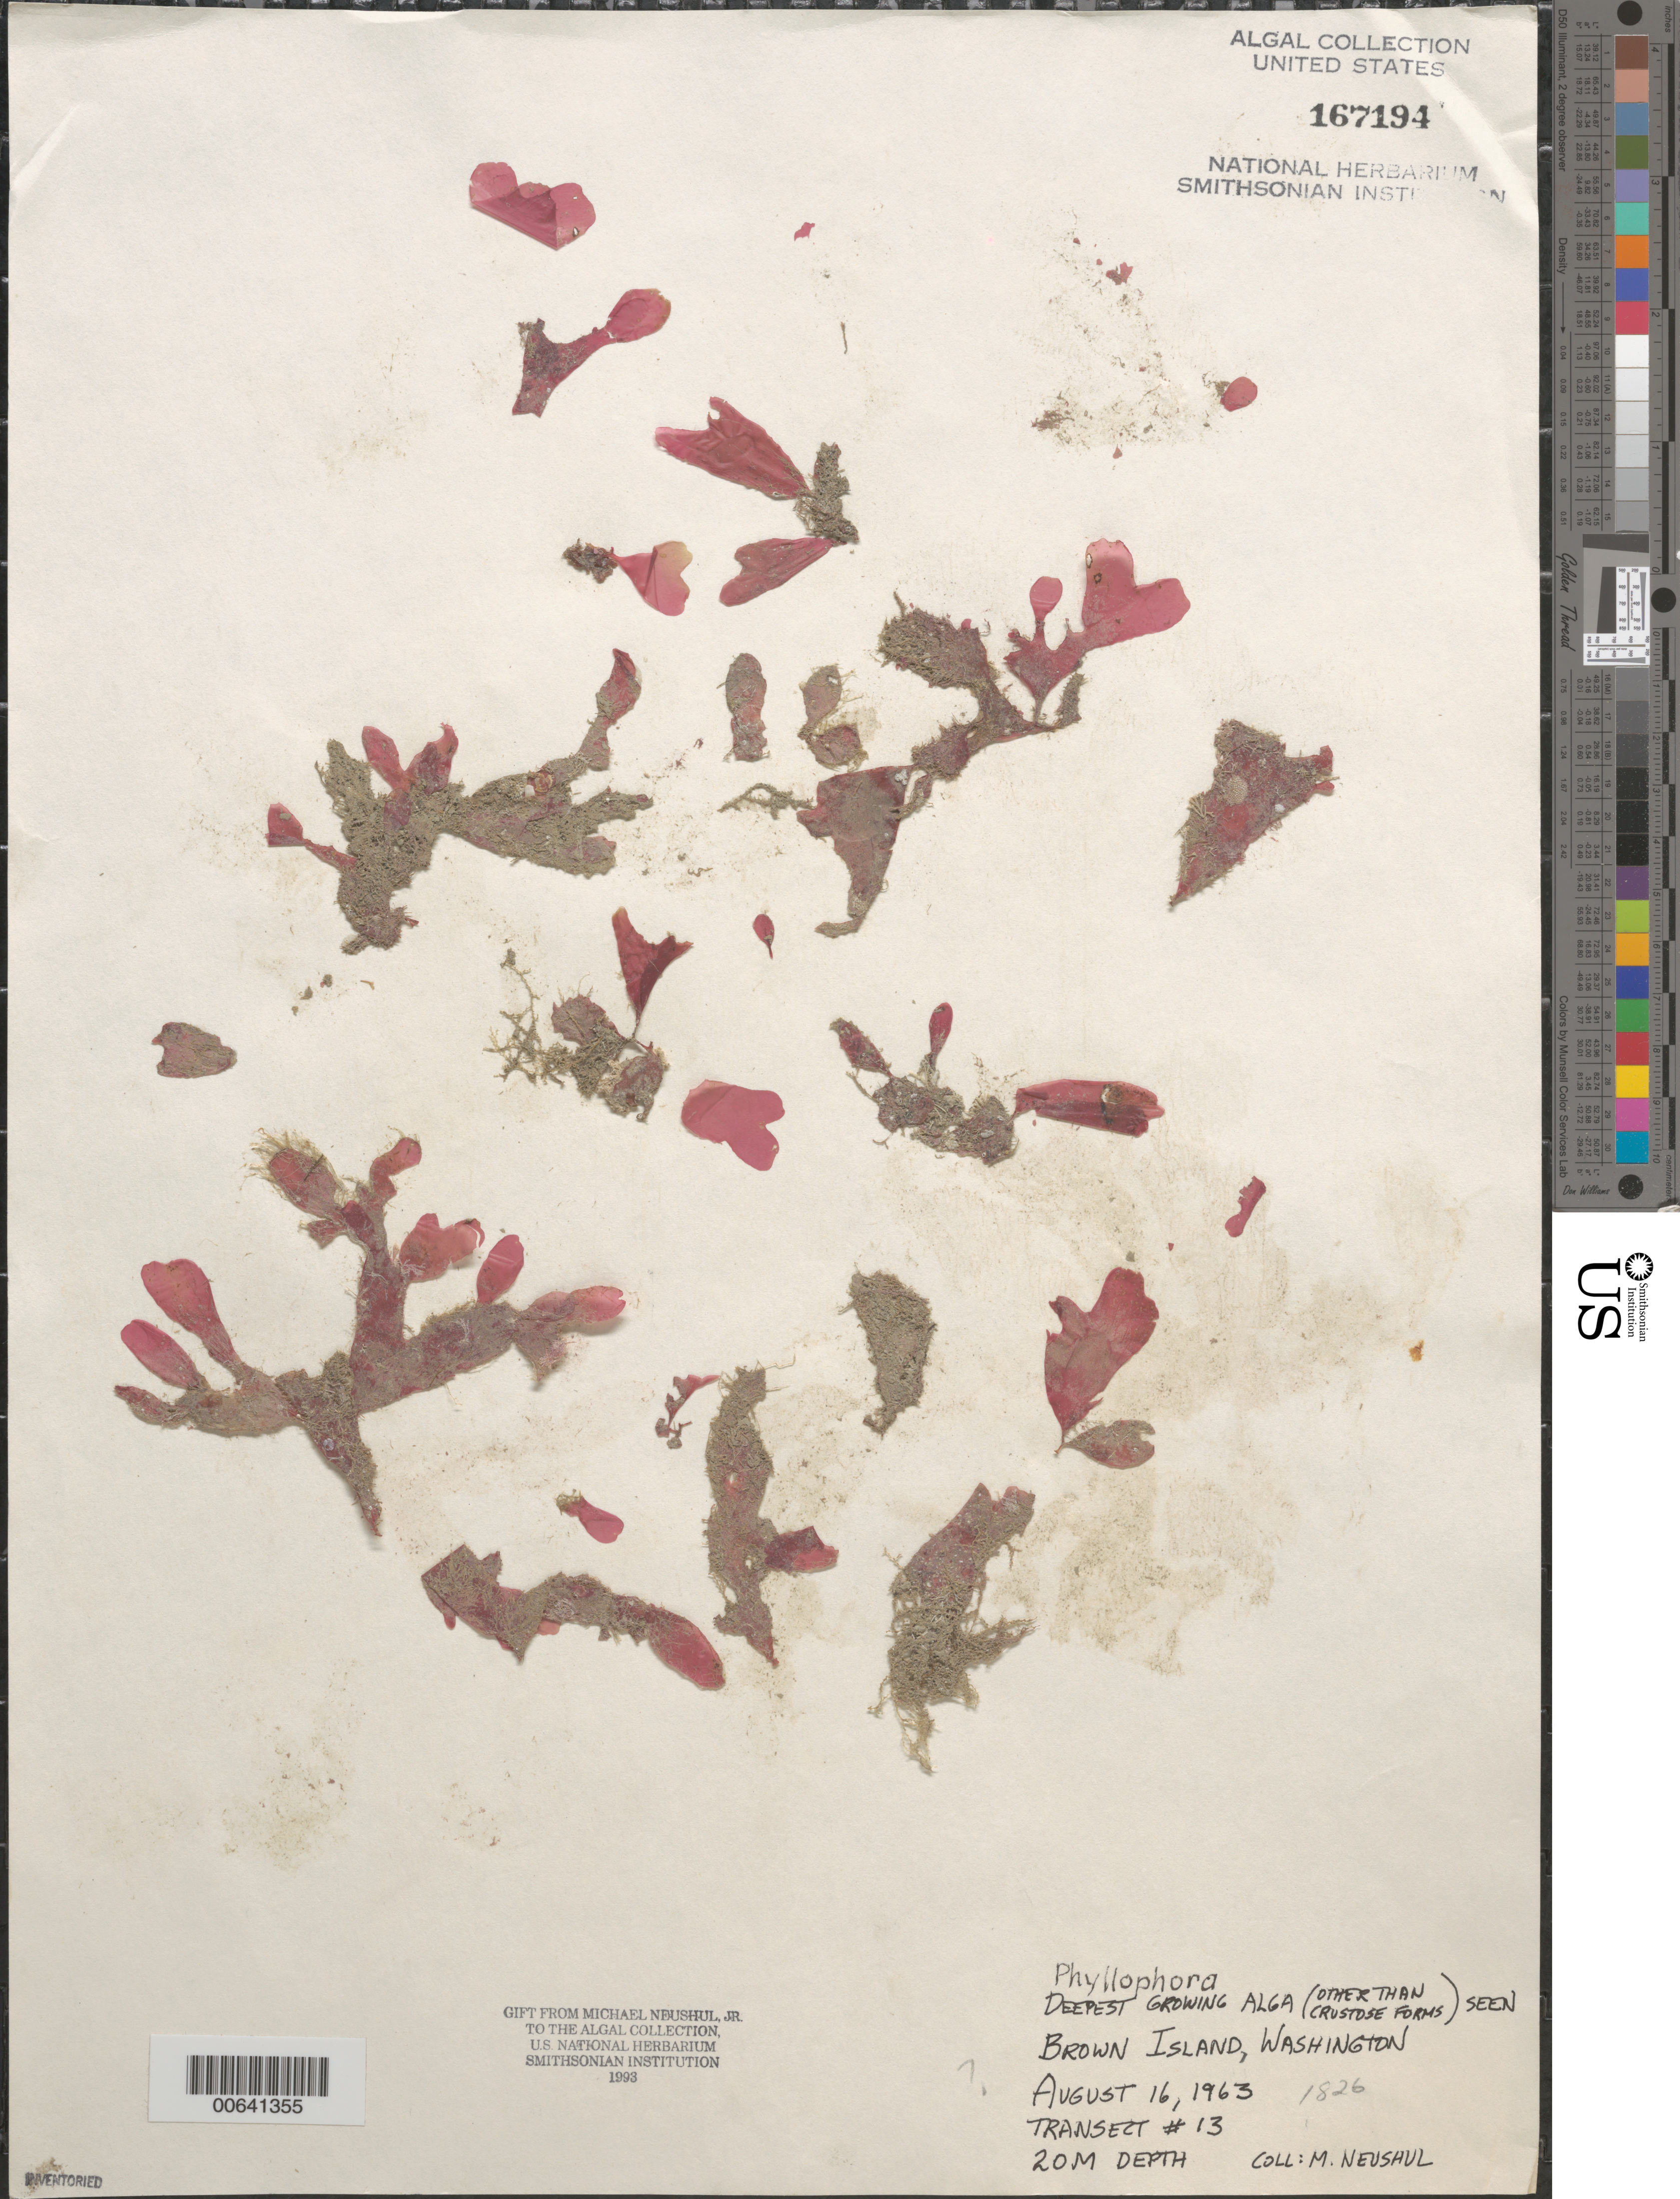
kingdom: Plantae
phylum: Rhodophyta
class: Florideophyceae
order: Gigartinales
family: Phyllophoraceae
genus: Phyllophora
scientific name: Phyllophora sp.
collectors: M. Neushul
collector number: Neushul 1826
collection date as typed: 16 Aug 1963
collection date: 1963-08-16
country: United States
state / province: Washington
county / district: San Juan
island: Brown Island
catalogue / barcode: US 167194